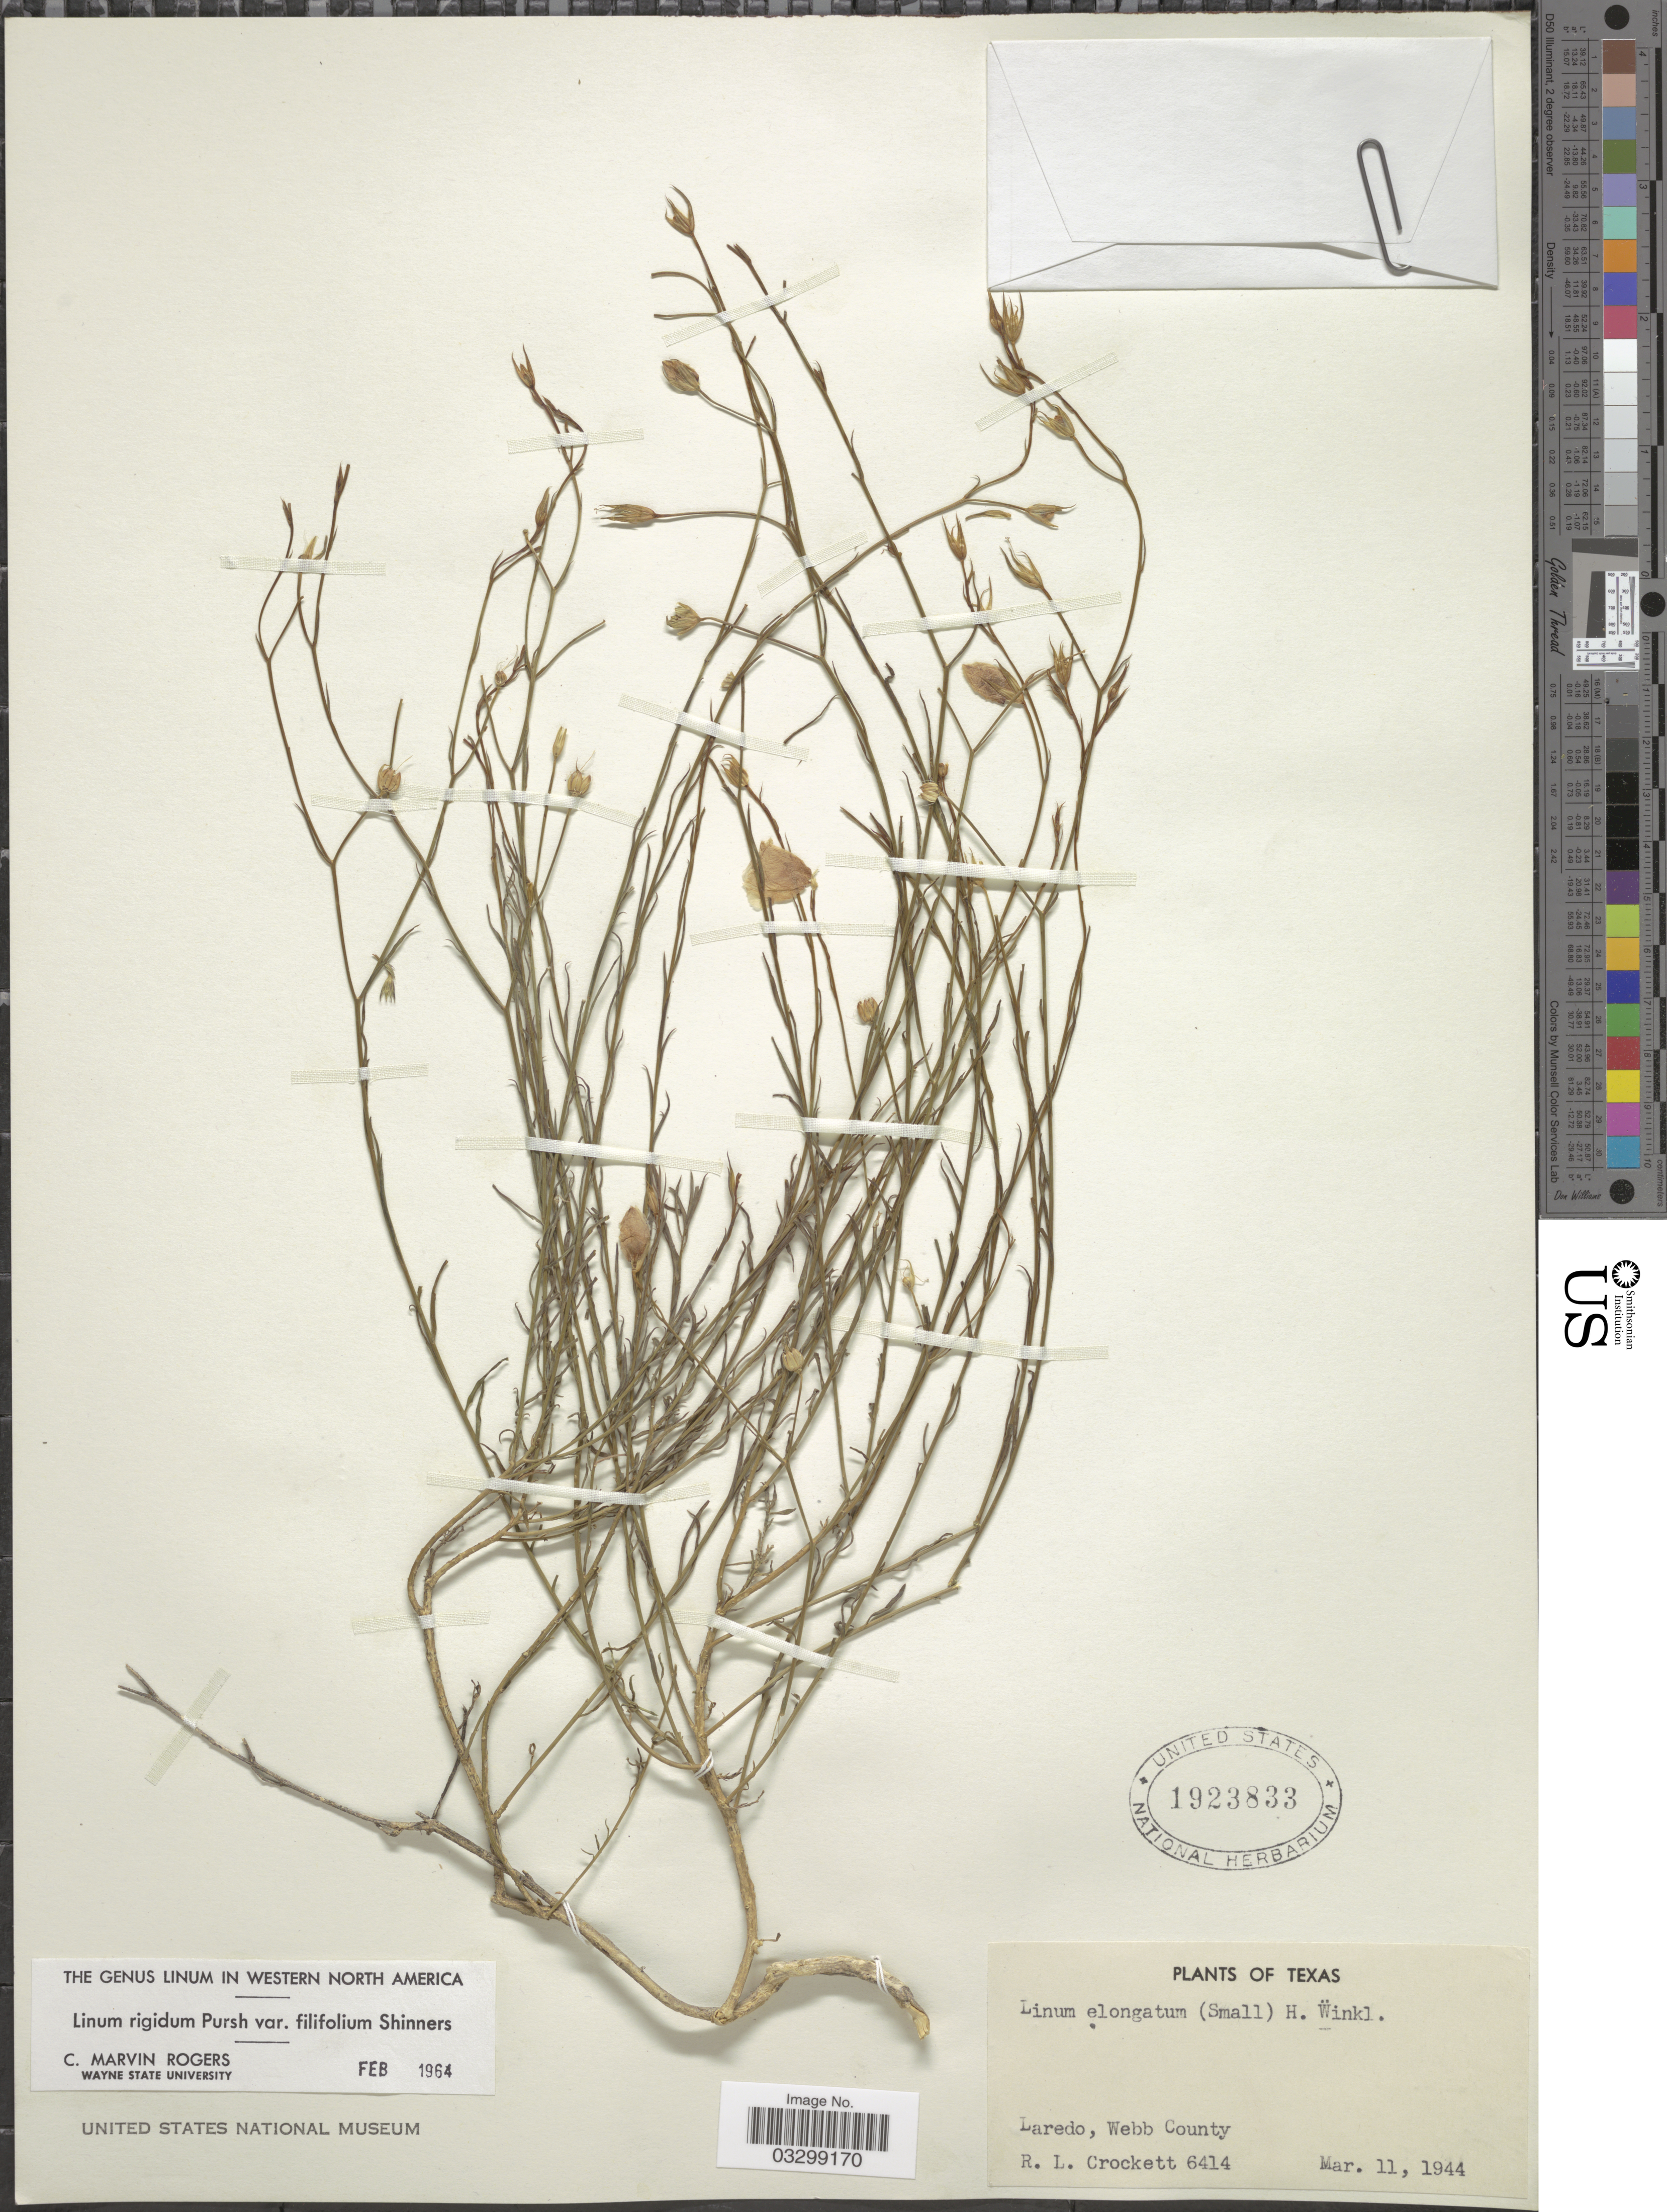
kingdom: Plantae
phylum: Tracheophyta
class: Magnoliopsida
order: Malpighiales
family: Linaceae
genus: Linum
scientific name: Linum rigidum var. filifolium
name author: Pursh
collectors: R. Crockett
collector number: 6414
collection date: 1944-03-11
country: United States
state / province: Texas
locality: Laredo, Webb County.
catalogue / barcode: US 1923833